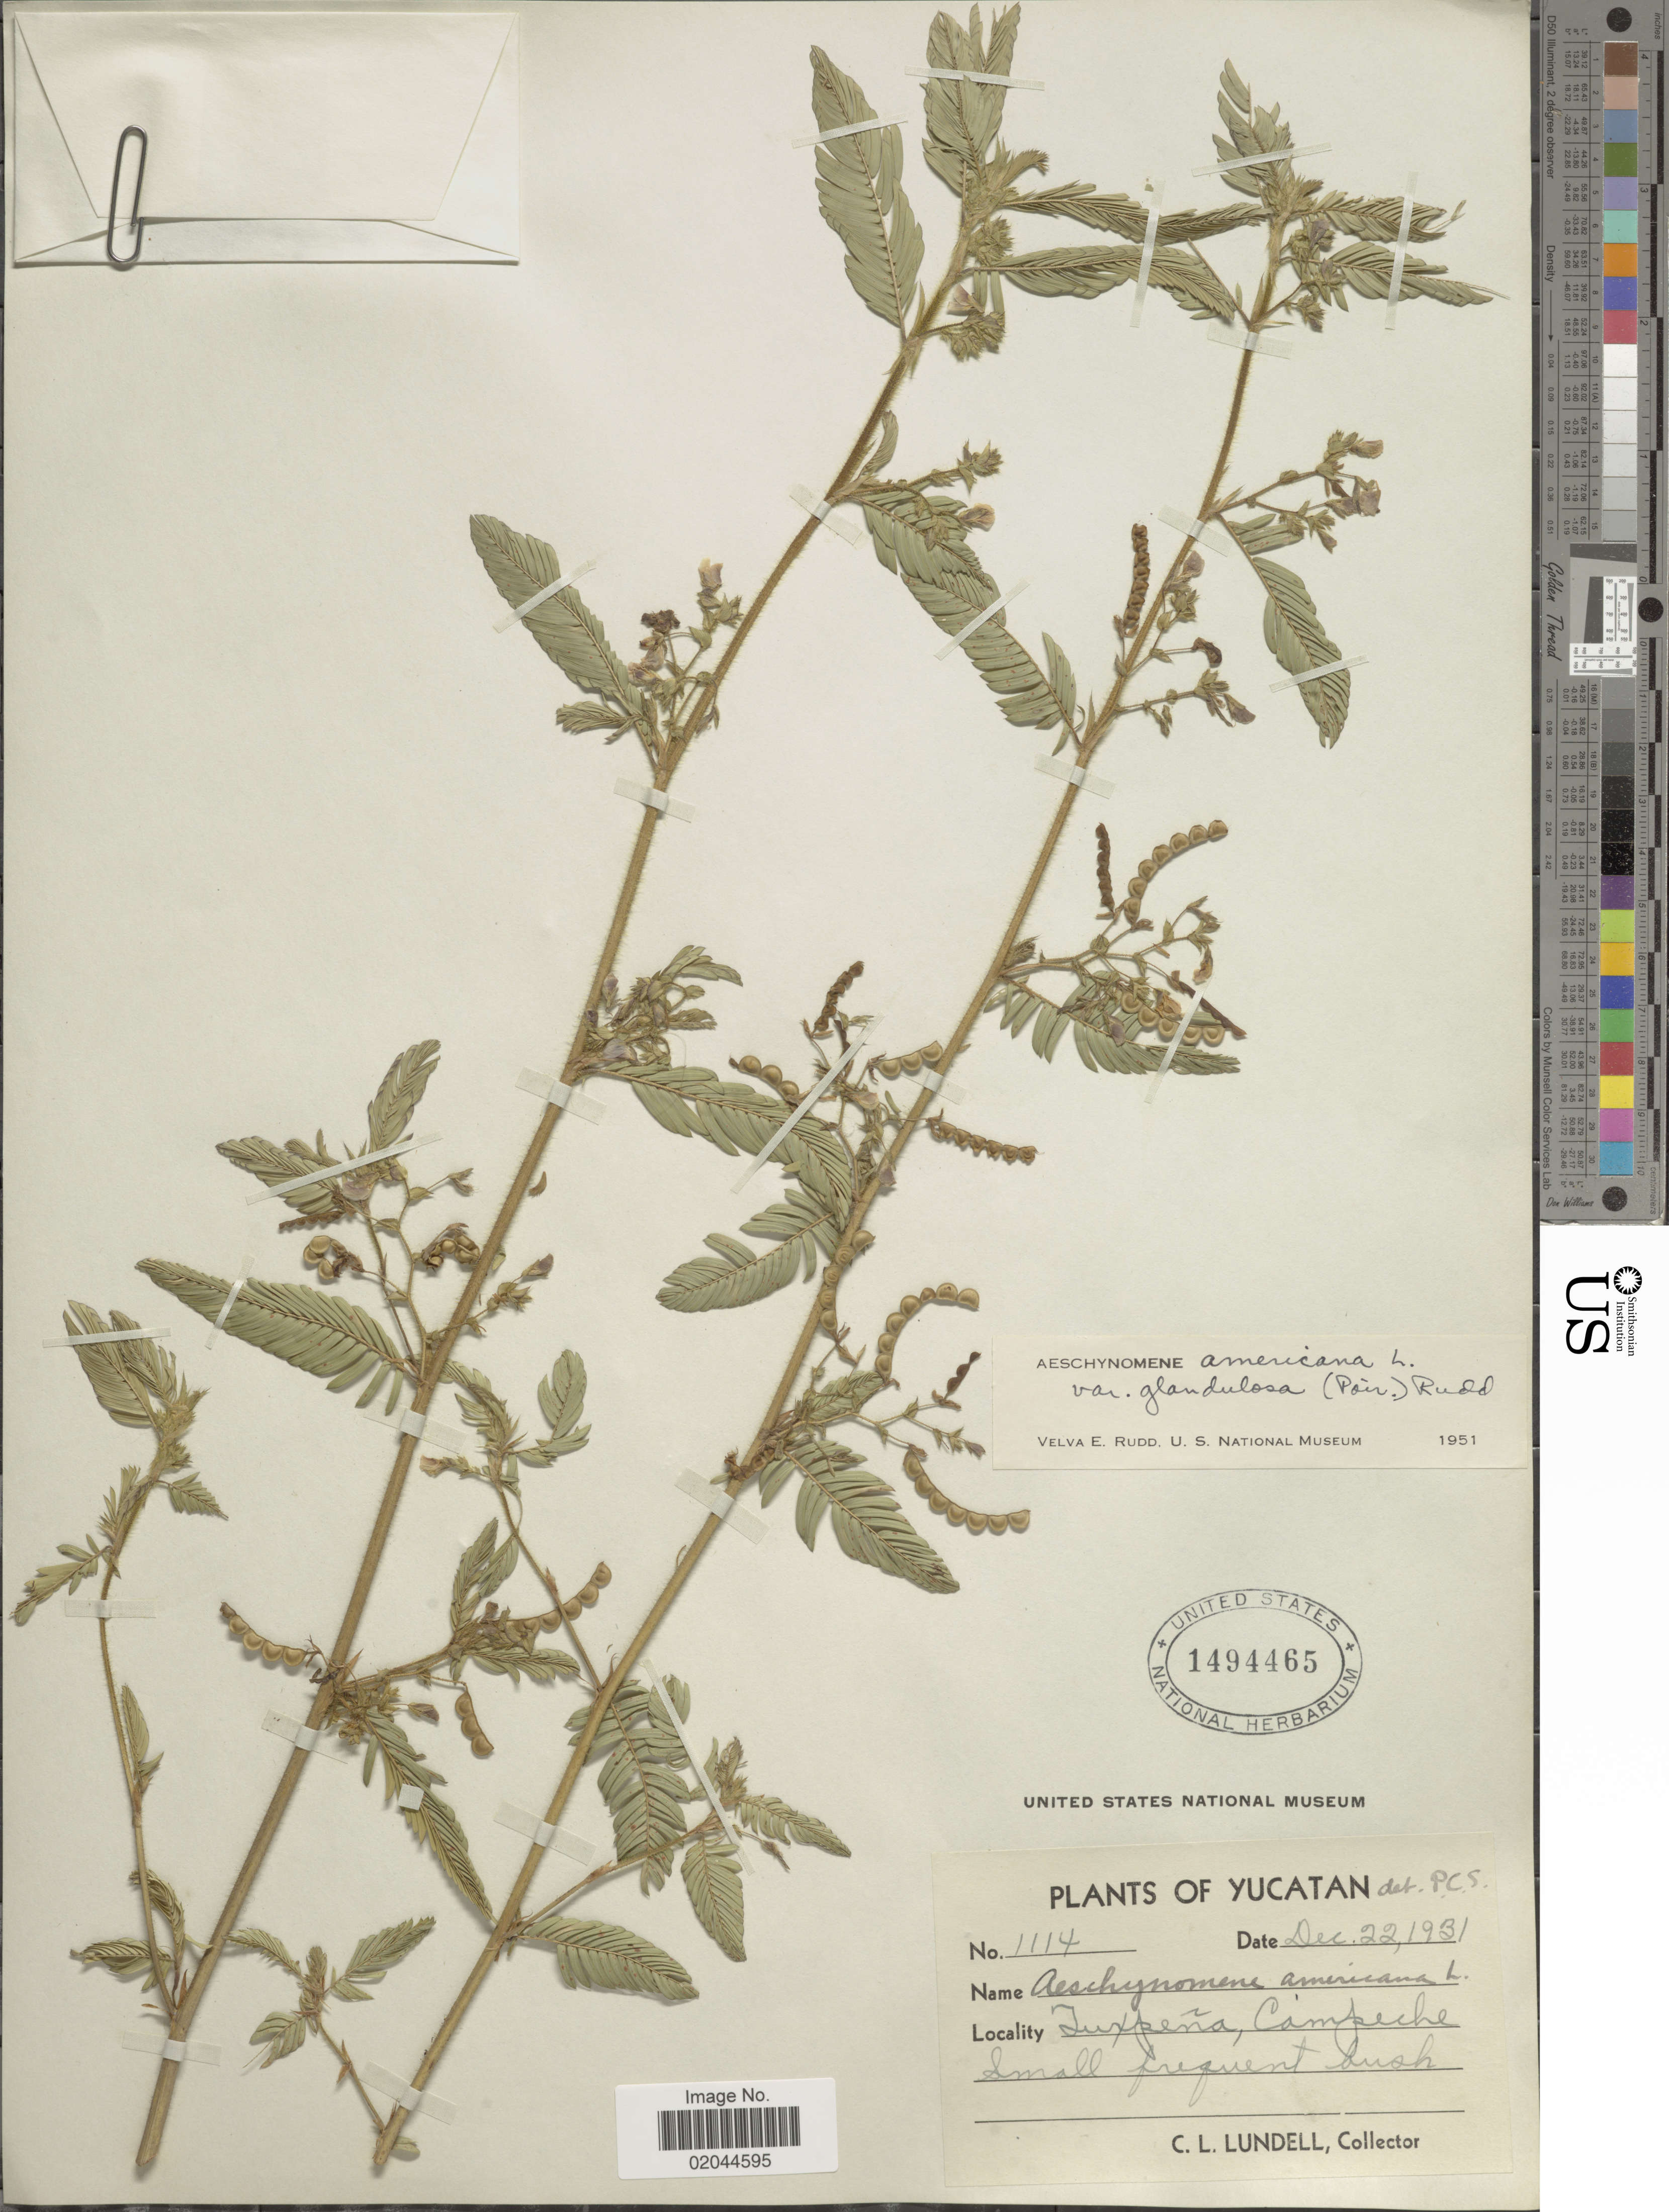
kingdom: Plantae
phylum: Tracheophyta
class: Magnoliopsida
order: Fabales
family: Fabaceae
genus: Aeschynomene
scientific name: Aeschynomene americana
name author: L.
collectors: C. L. Lundell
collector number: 1114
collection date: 1931-12-22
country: Mexico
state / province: Yucatán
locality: Tuxpena, Campeche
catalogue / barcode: US 1494465